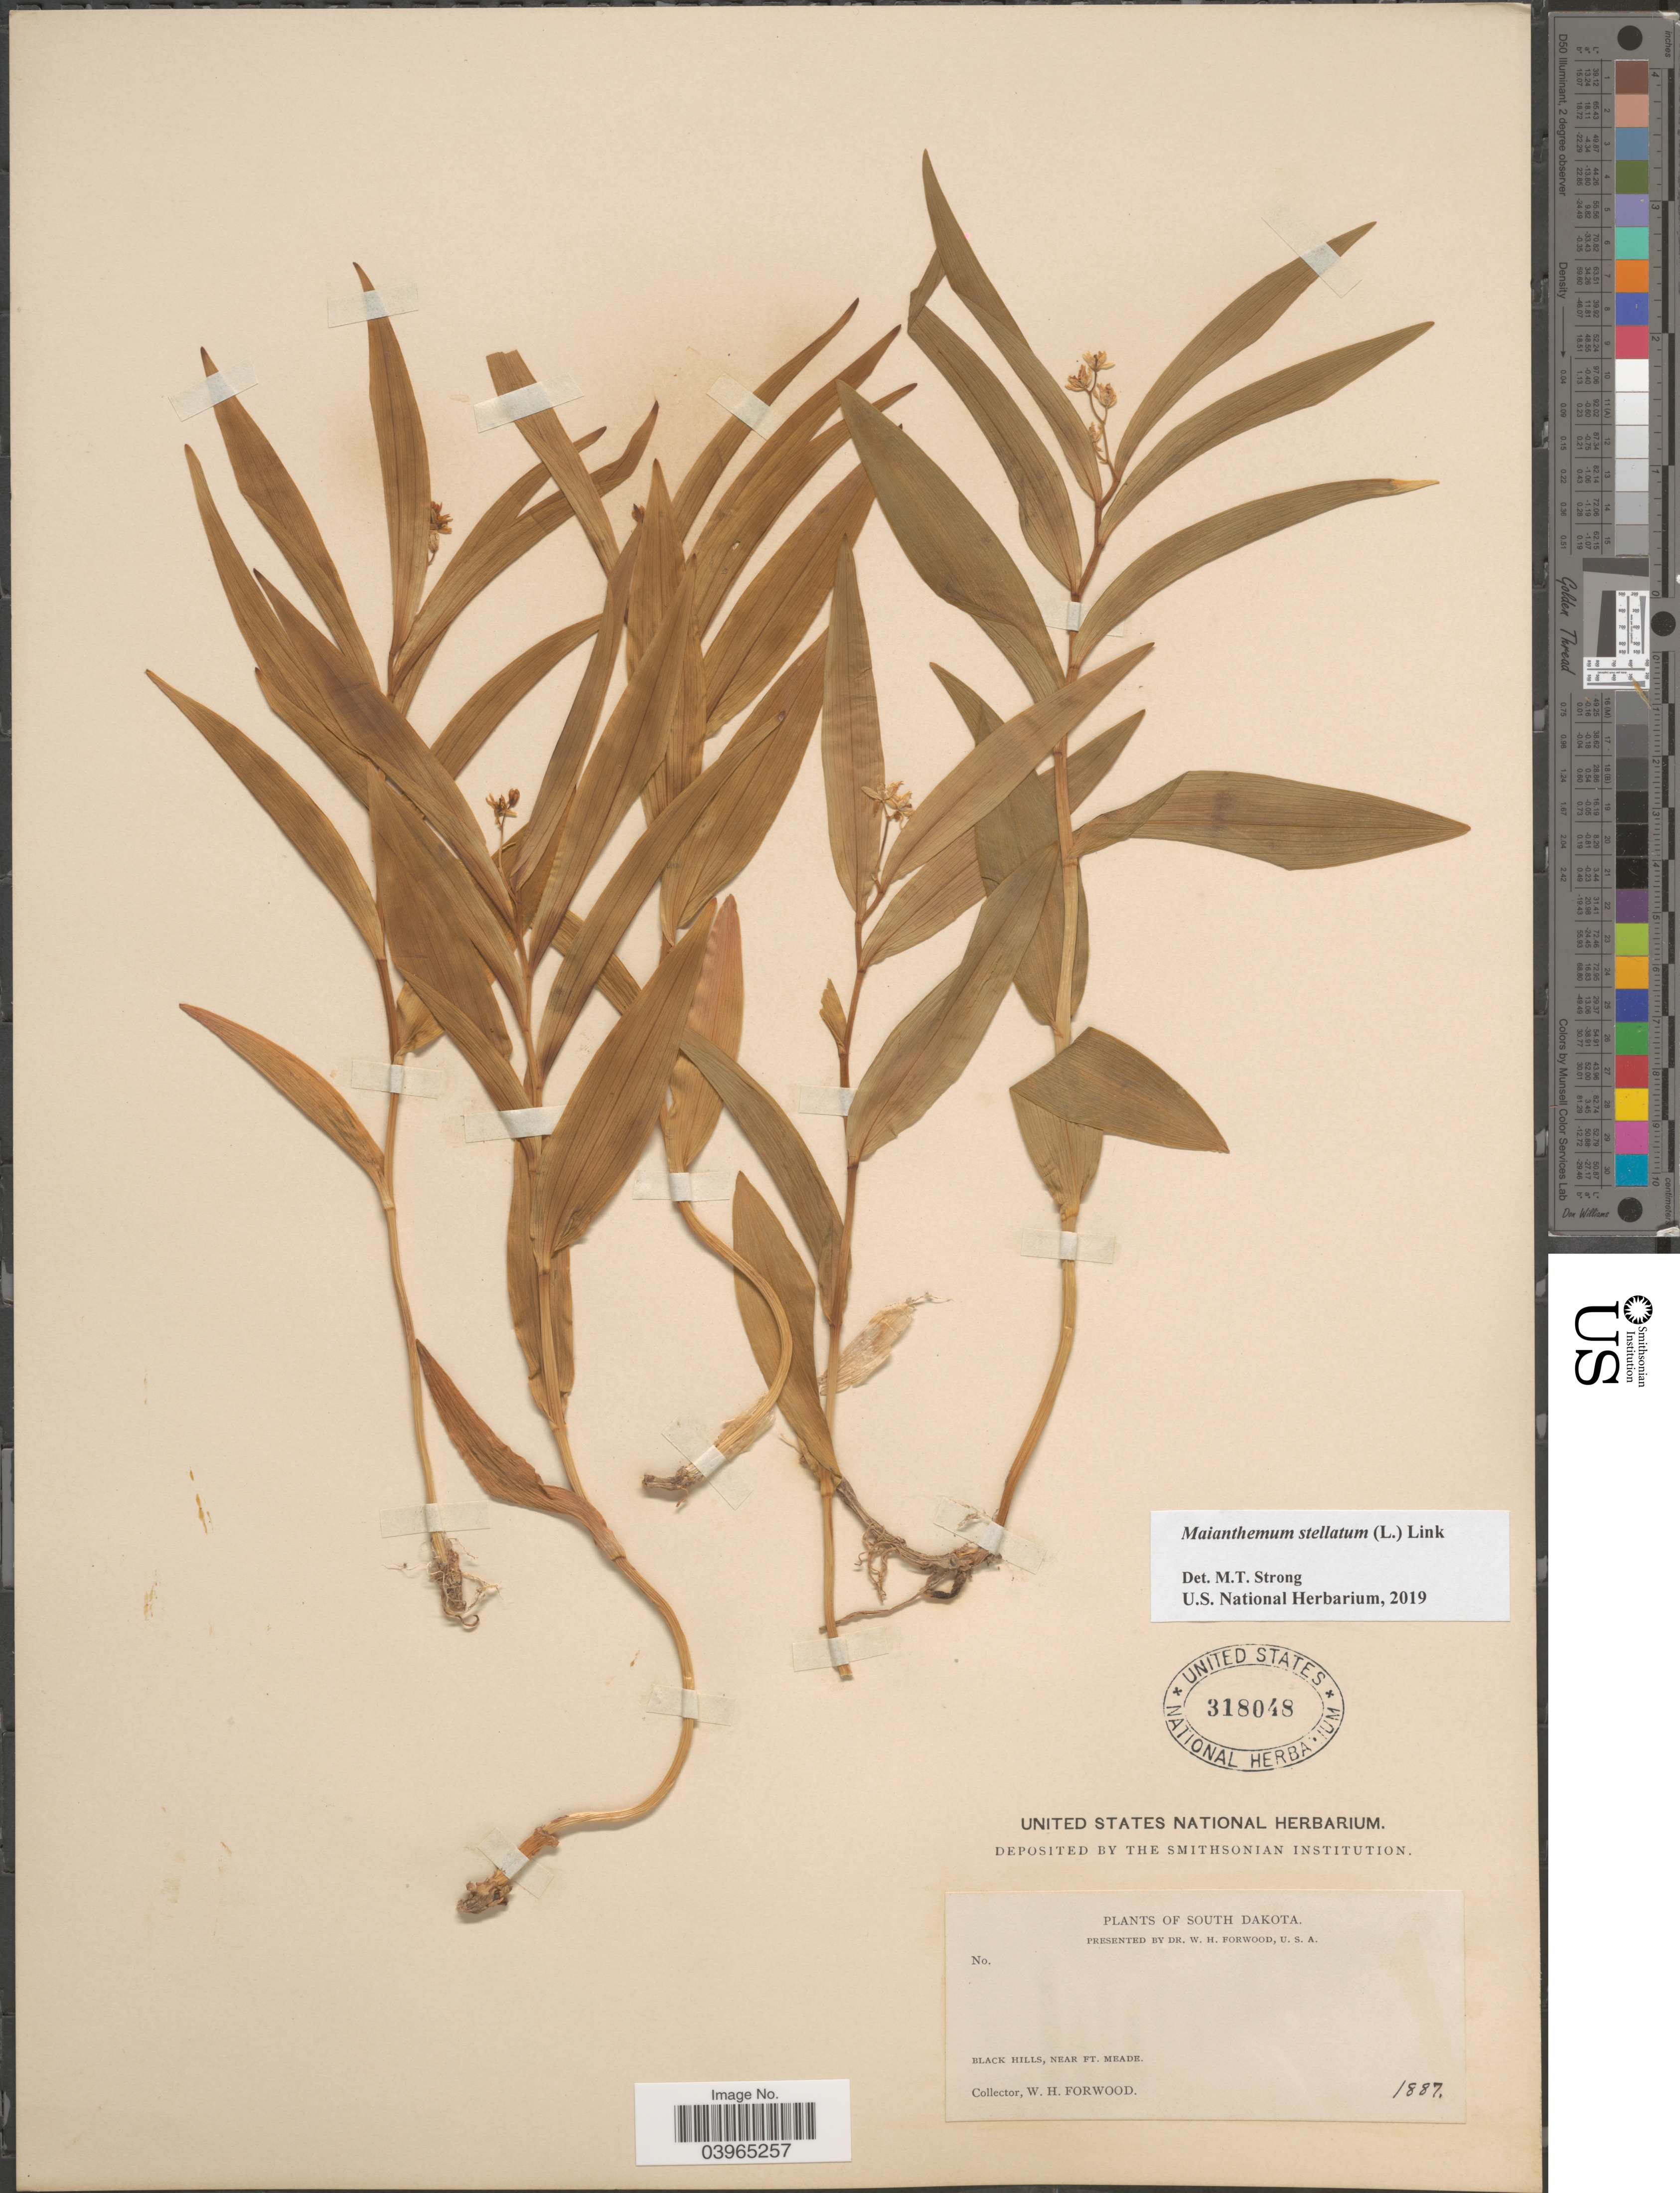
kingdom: Plantae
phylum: Tracheophyta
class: Liliopsida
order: Asparagales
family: Asparagaceae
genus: Maianthemum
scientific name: Maianthemum stellatum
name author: (L.) Link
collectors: W. Forwood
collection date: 1887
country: United States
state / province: South Dakota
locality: Black Hills, near Ft. Meade.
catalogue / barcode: US 318048